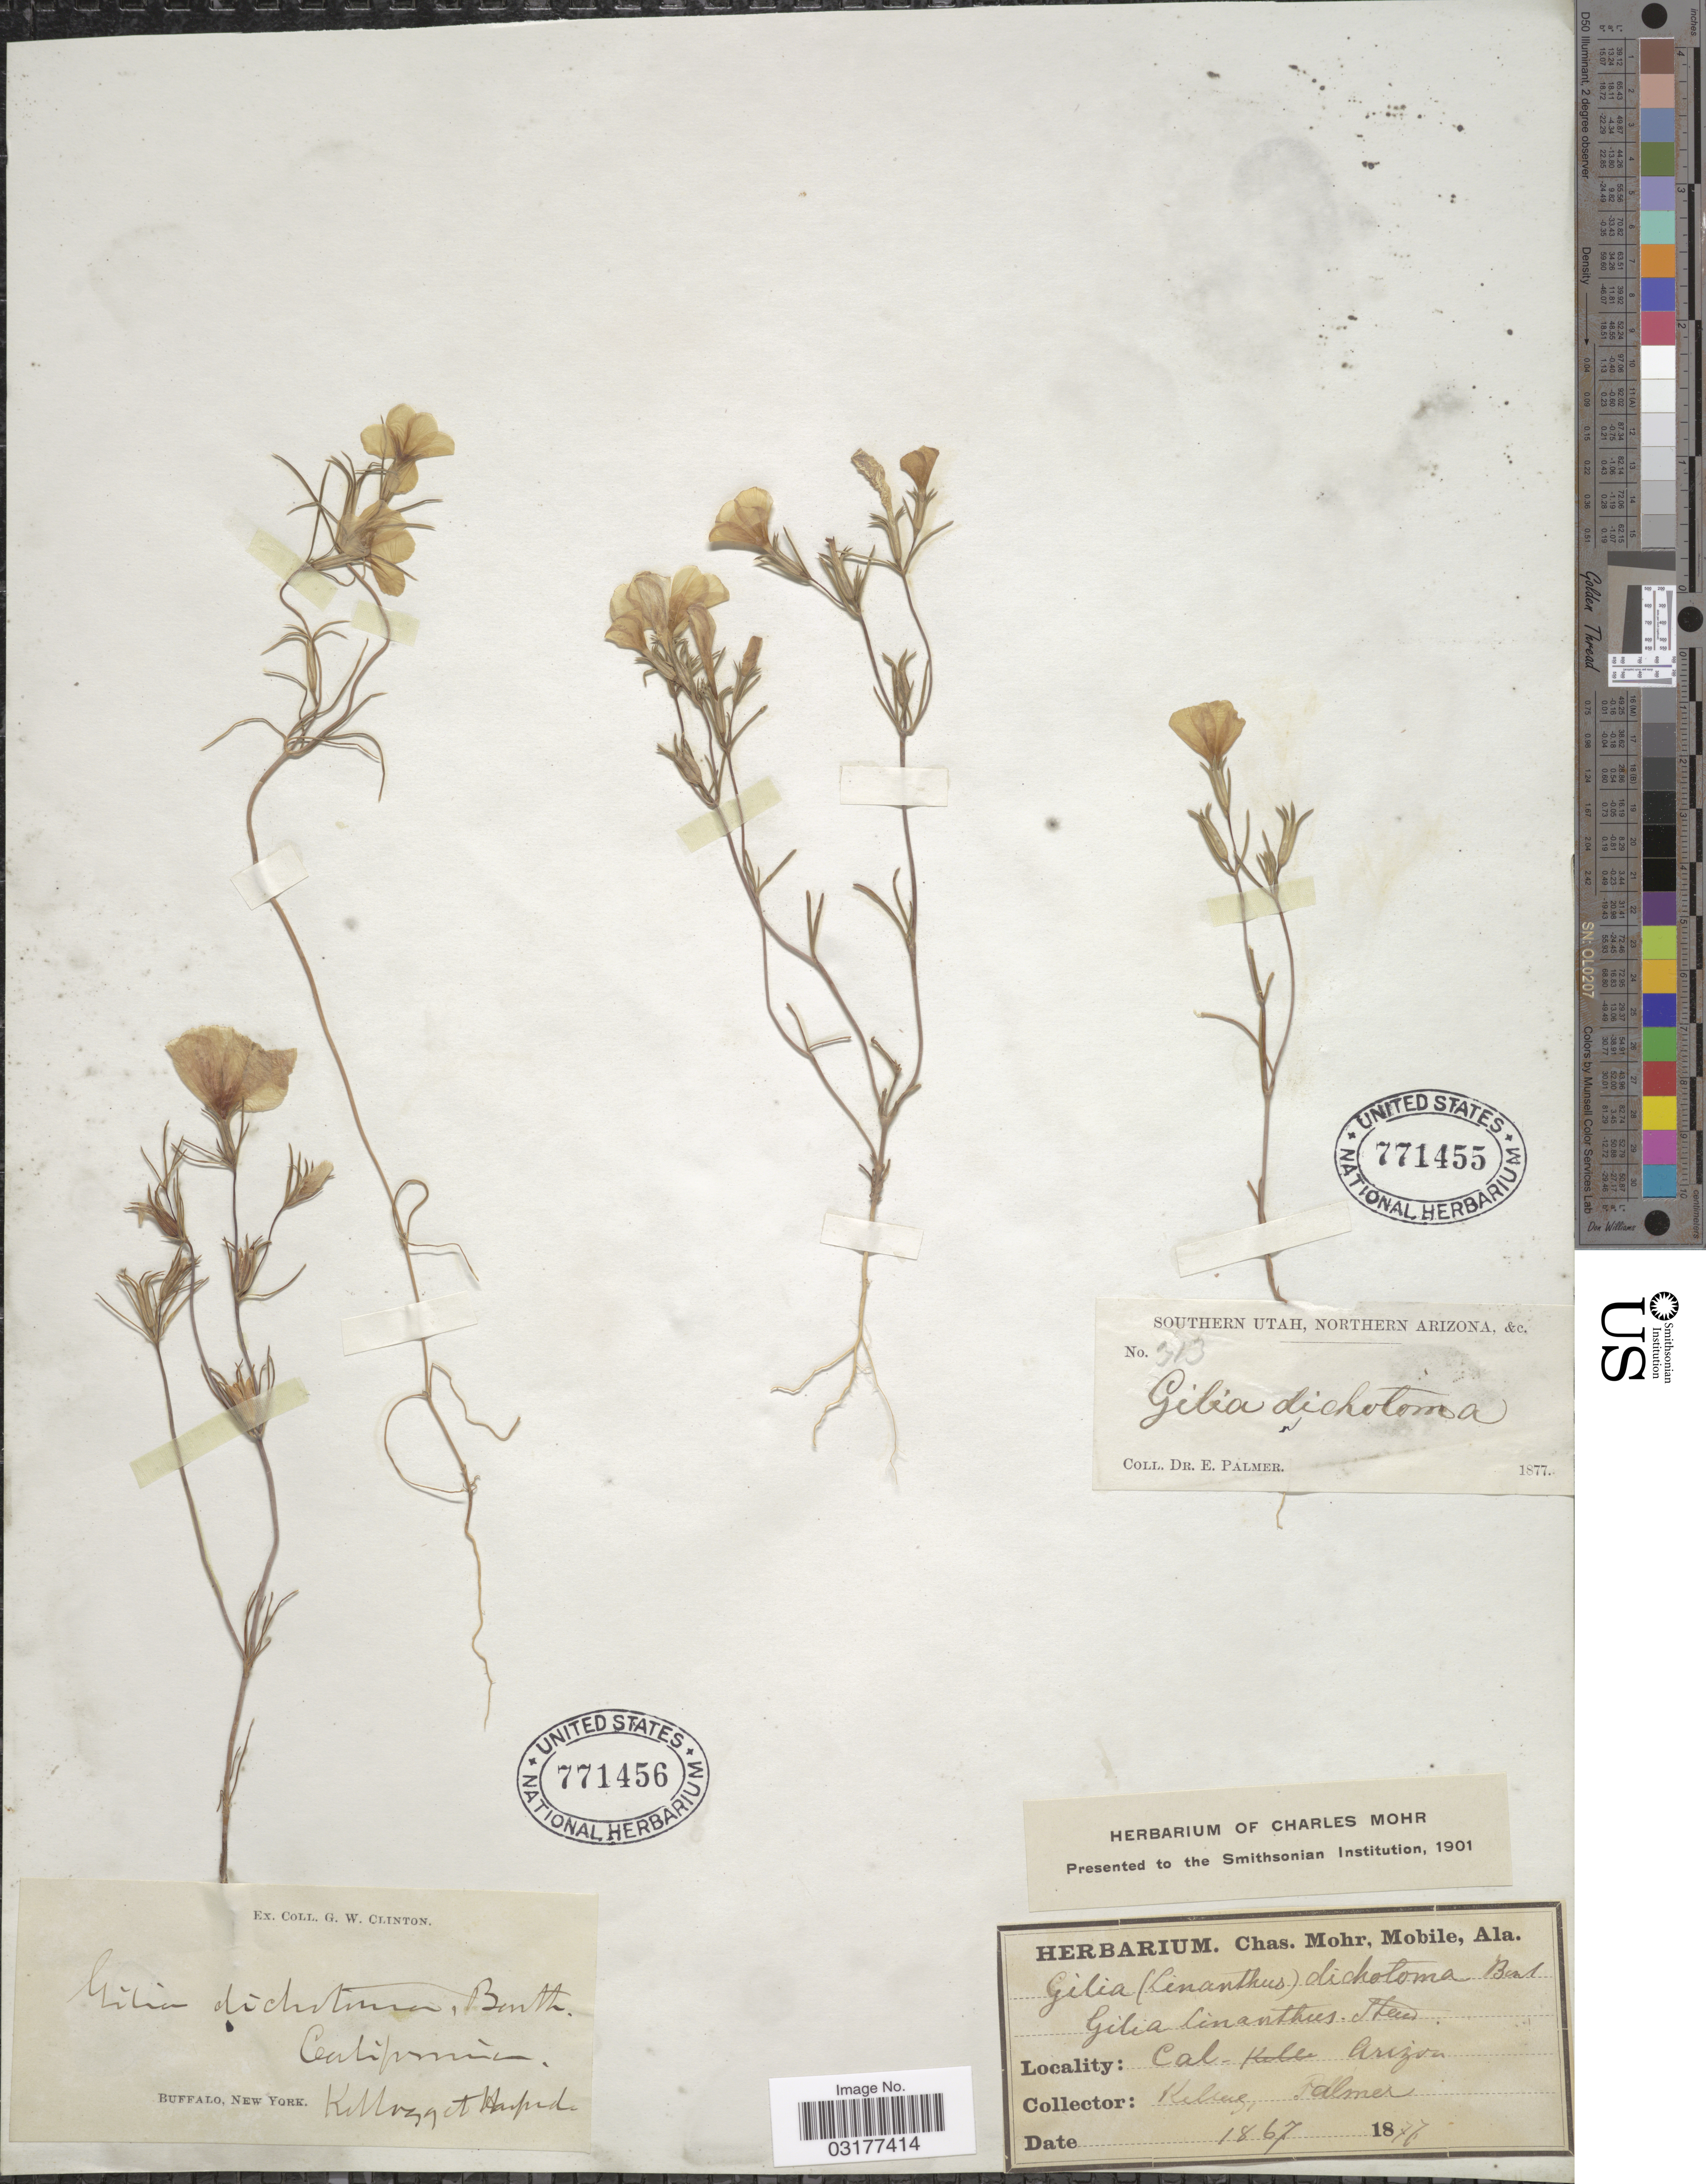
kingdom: Plantae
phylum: Tracheophyta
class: Magnoliopsida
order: Ericales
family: Polemoniaceae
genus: Linanthus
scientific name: Linanthus dichotomus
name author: Benth.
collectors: -- Kellogg & Harford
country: United States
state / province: California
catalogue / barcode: US 771456-2